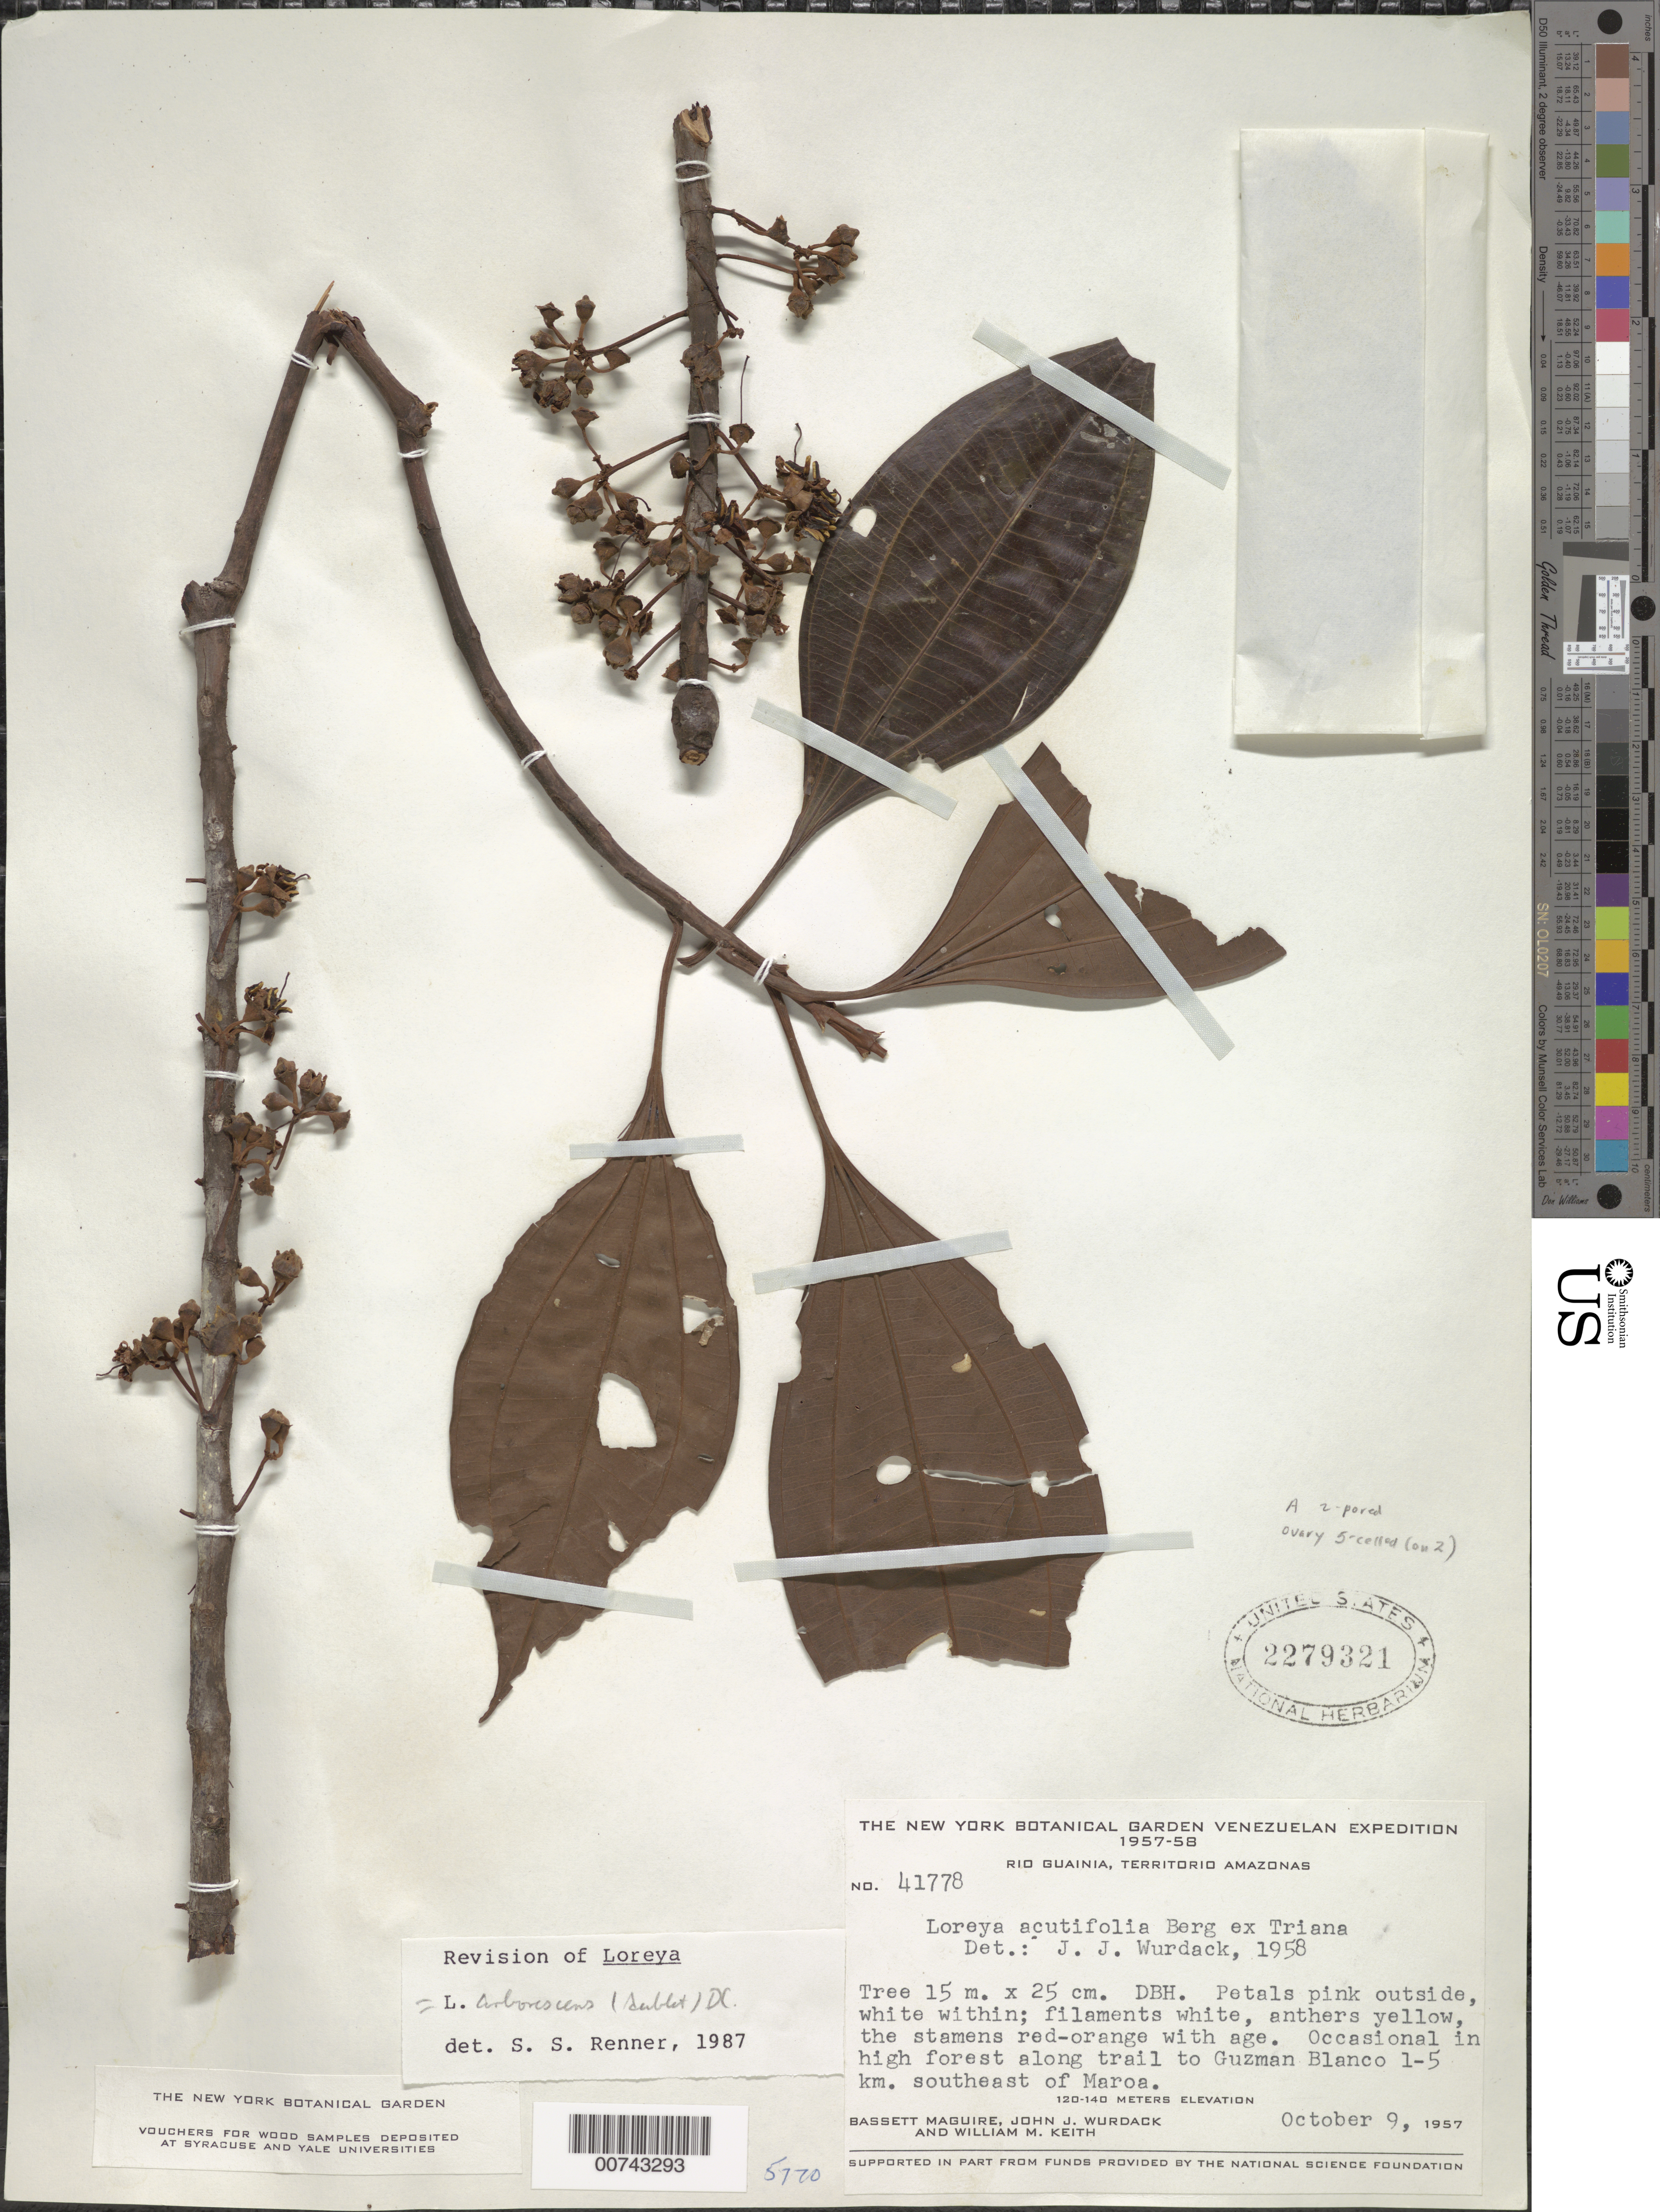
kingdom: Plantae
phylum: Tracheophyta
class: Magnoliopsida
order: Myrtales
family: Melastomataceae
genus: Bellucia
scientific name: Bellucia arborescens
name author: (Aubl.) Baill.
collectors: B. Maguire, J. J. Wurdack & W. Keith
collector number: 41778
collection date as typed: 9-Oct-57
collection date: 1957-10-09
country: Venezuela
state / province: Amazonas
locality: Río Guainía, 1-5 km SE of Maroa, Guzman Blanco trail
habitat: High forest along trail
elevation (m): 120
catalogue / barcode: US 2279321